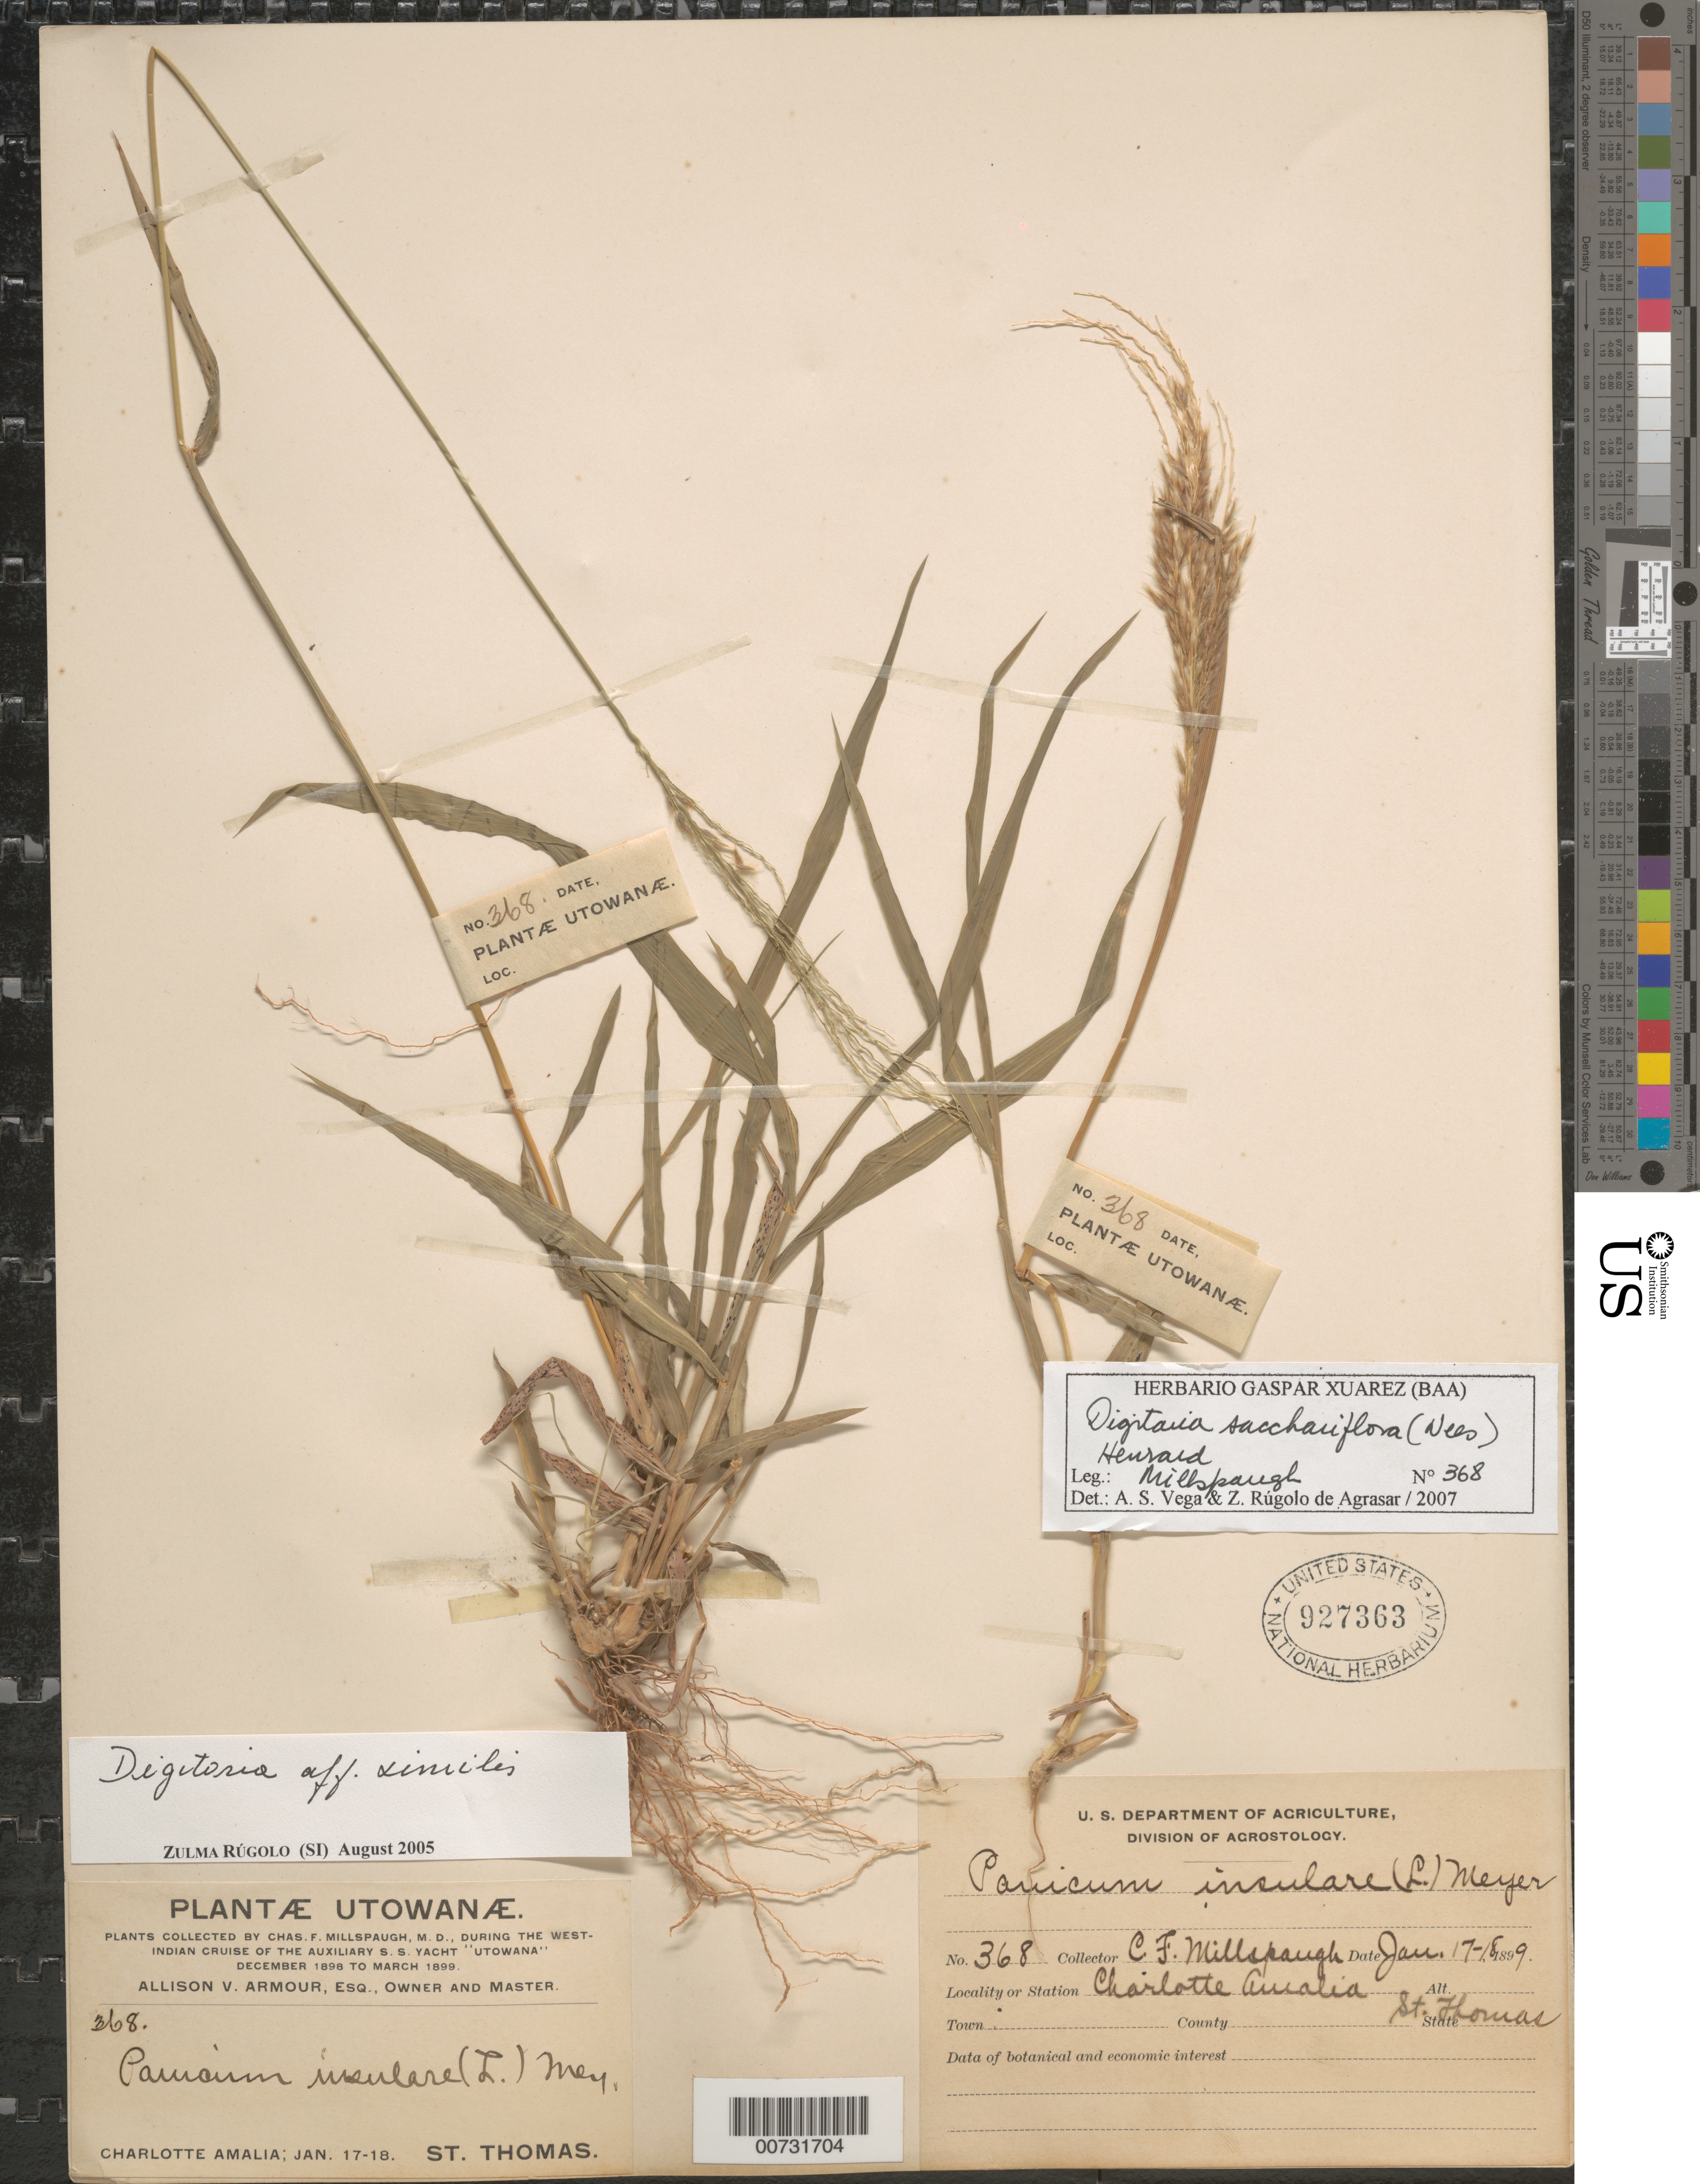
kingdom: Plantae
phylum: Tracheophyta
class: Liliopsida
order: Poales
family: Poaceae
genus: Digitaria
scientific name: Digitaria sacchariflora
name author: (Nees) Henr.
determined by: Vega, A. S.; Rúgolo de Agrasar, Z. E.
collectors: C. F. Millspaugh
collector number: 368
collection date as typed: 17 Jan 1899 and 18 Jan 1899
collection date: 1899-01-17,1899-01-18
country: U.S. Virgin Islands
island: St. Thomas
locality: St. Thomas; Charlotte Amalia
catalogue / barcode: US 927363